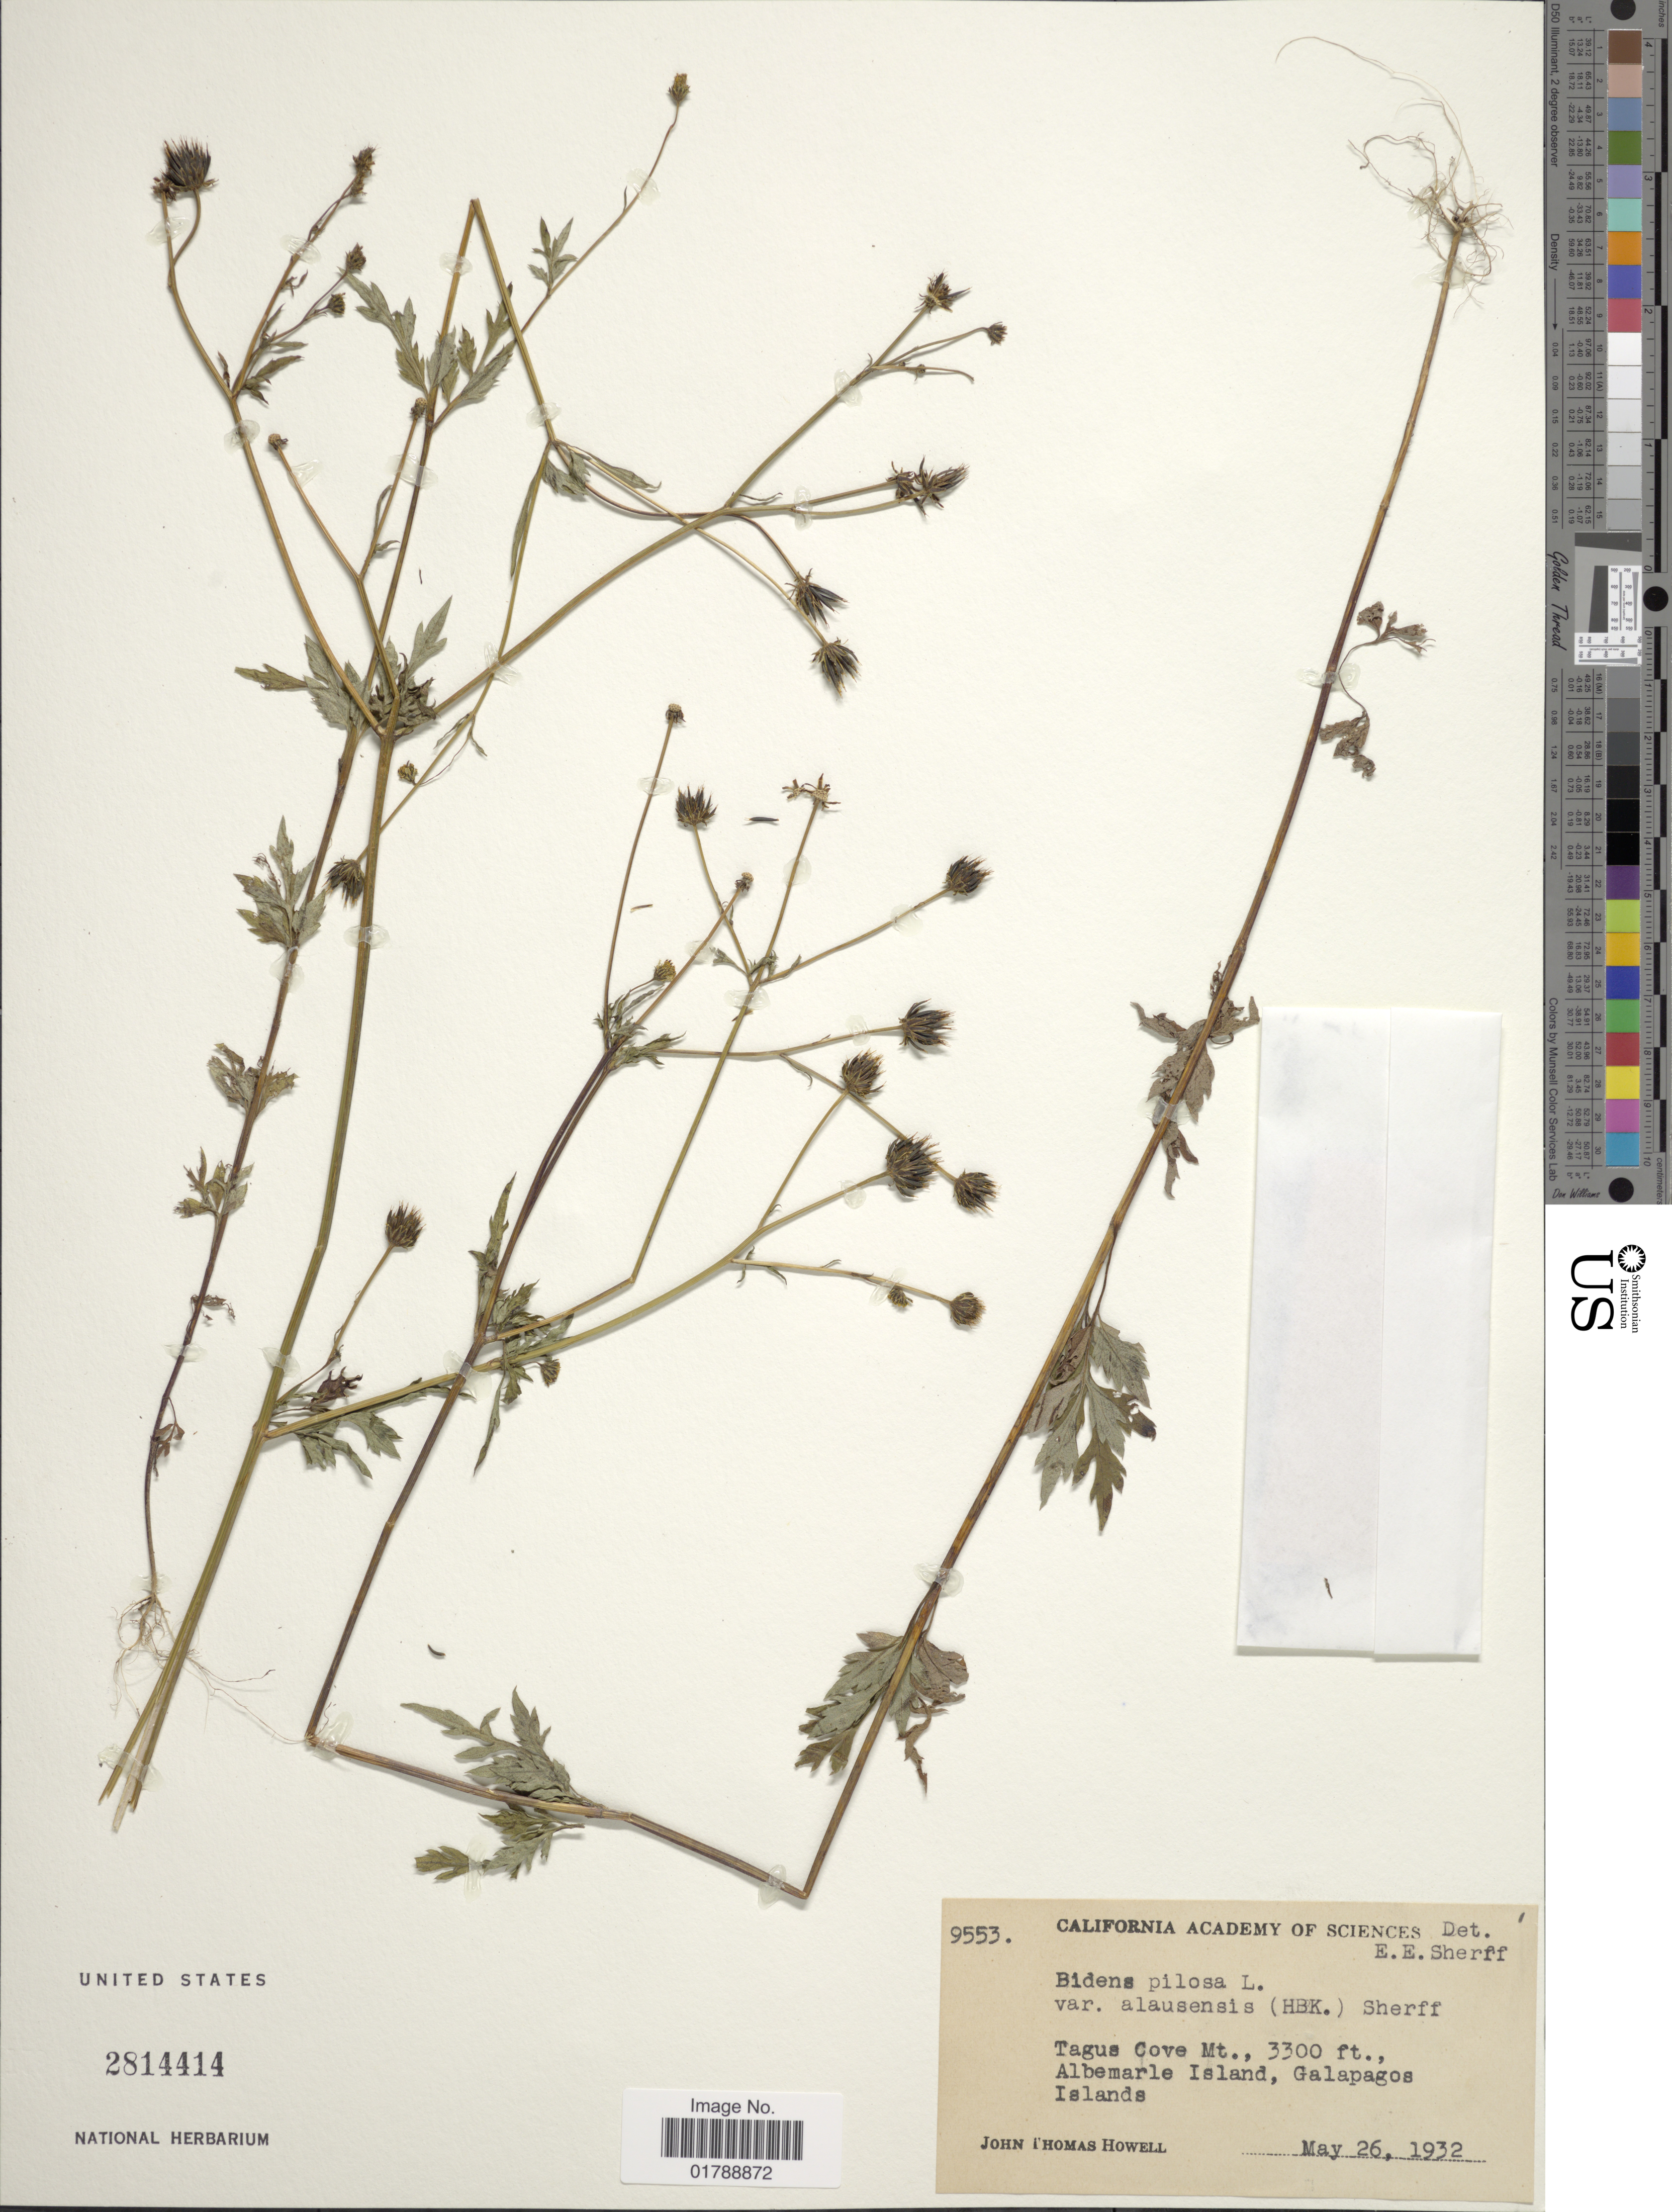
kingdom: Plantae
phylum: Tracheophyta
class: Magnoliopsida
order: Asterales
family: Asteraceae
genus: Bidens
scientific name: Bidens pilosa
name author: L.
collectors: J. T. Howell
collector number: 9553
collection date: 1932-05-26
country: Ecuador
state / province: Colón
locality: Tagus Cove Mt., Albemarle Island, Galapagos Islands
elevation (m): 1006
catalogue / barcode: US 2814414